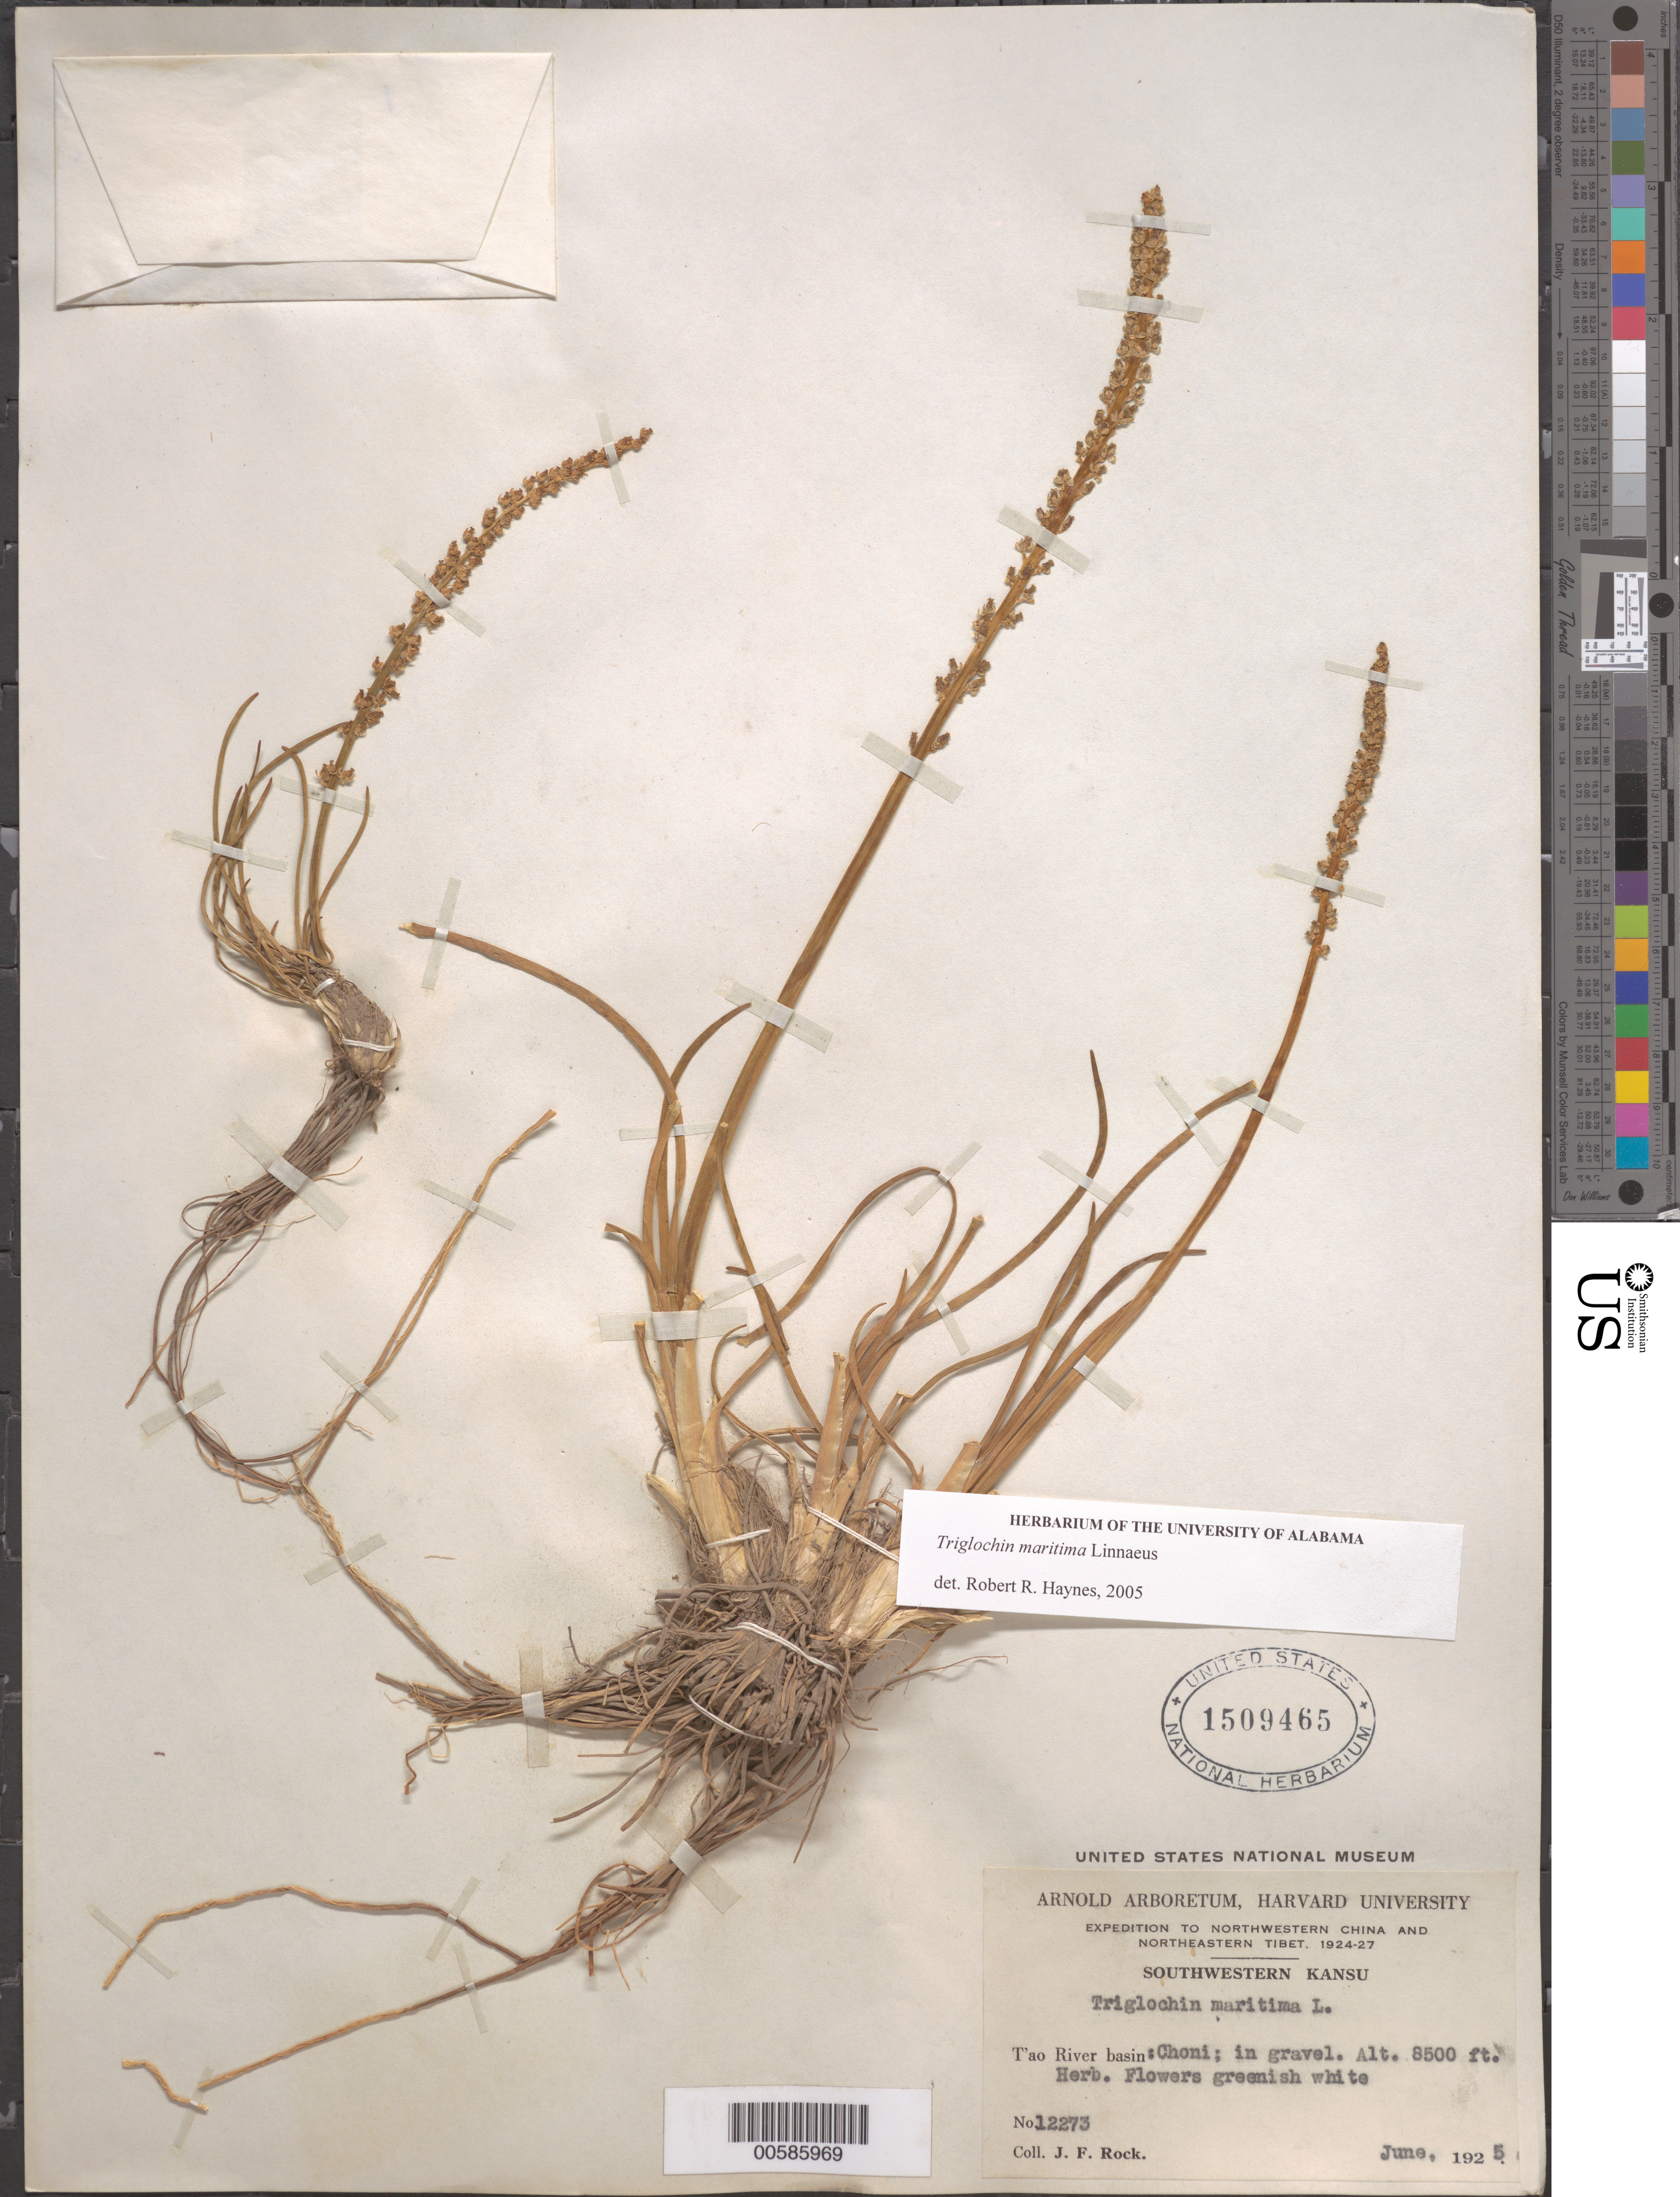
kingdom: Plantae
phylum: Tracheophyta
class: Liliopsida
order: Alismatales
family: Juncaginaceae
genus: Triglochin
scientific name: Triglochin maritima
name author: L.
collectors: J. F. Rock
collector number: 12273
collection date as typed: Jun 1925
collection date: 1925-06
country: China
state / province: Xizang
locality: SW Kansu, Tao River, Choni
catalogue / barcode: US 1509465